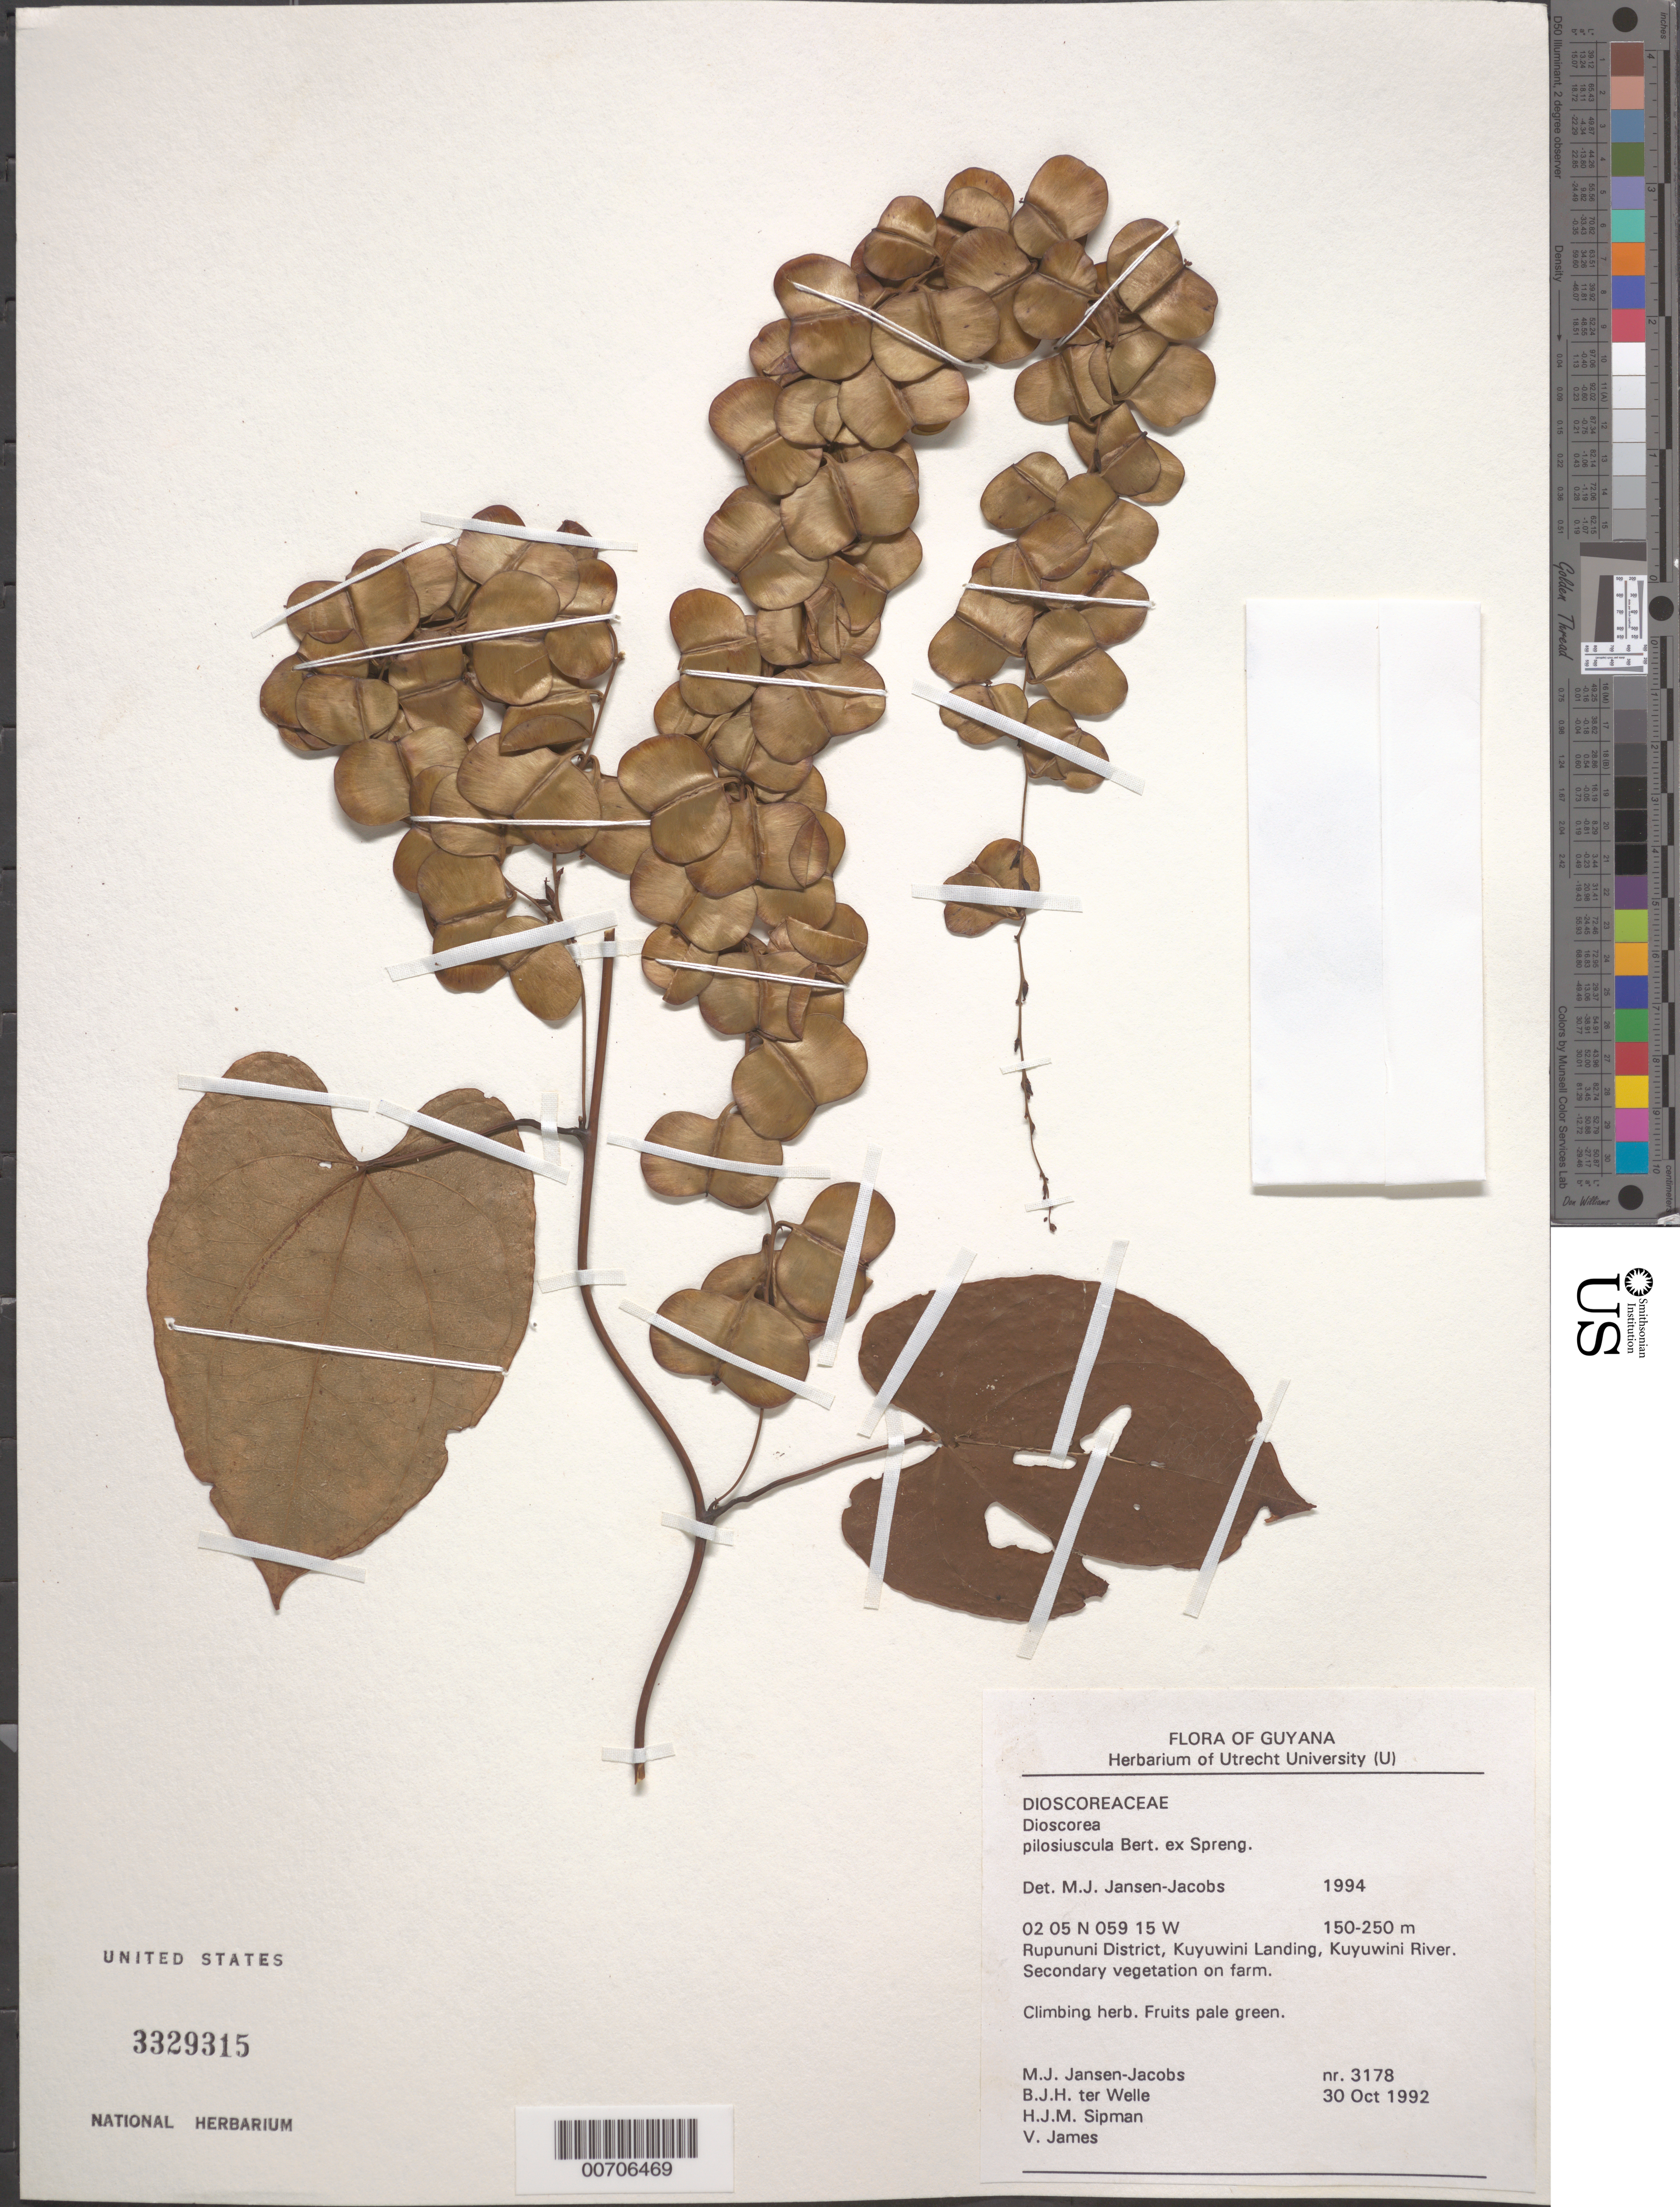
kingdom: Plantae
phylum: Tracheophyta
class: Liliopsida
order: Dioscoreales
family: Dioscoreaceae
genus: Dioscorea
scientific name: Dioscorea pilosiuscula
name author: Bertero ex Spreng.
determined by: Jansen-Jacobs, M. J., (U), Nationaal Herbarium Nederland, Utrecht University branch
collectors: M. J. Jansen-Jacobs, B. Welle, H. J. M. Sipman & V. James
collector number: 3178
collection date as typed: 30-Oct-92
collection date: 1992-10-30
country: Guyana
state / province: U. Takutu-U. Essequibo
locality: Kuyuwini Landing, Kuyuwini River, Rupununi District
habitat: Secondary vegetation on farm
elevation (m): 150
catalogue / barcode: US 3329315